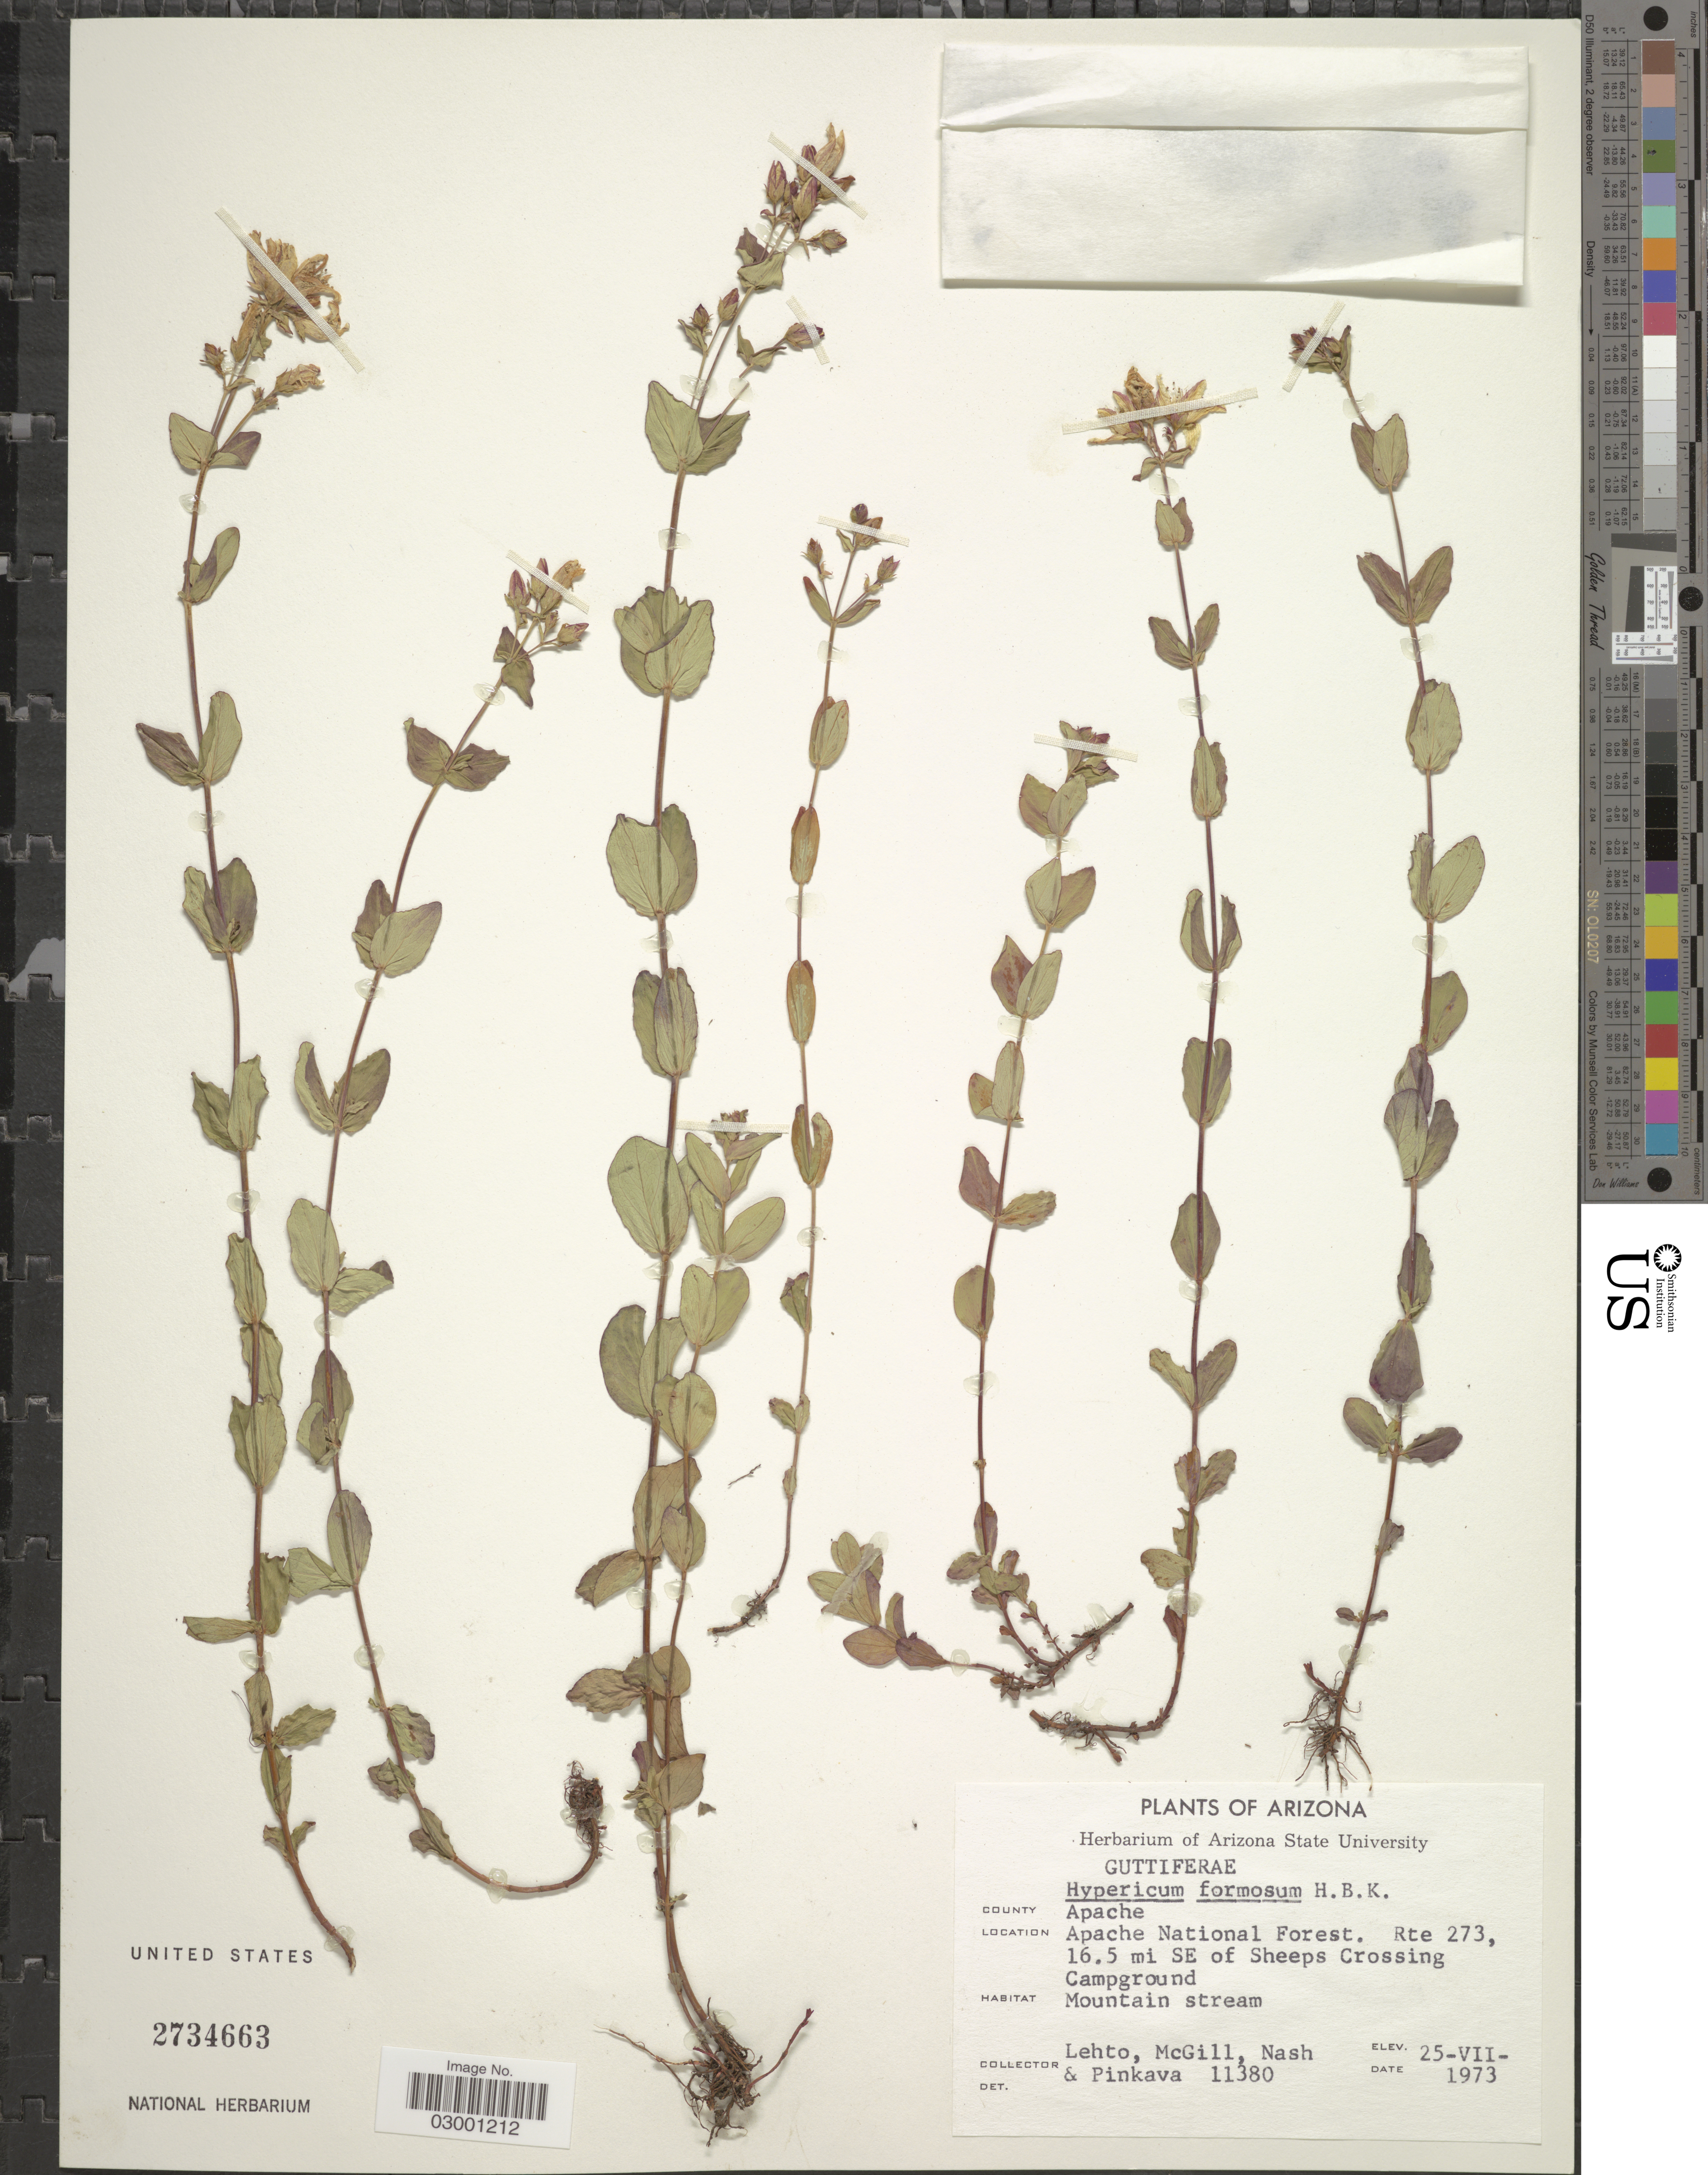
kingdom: Plantae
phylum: Tracheophyta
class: Magnoliopsida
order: Malpighiales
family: Hypericaceae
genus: Hypericum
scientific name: Hypericum formosum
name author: Kunth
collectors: -. Lehto, -. McGill, -- Nash & -. Pinkava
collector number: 11380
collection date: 1973-07-25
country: United States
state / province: Arizona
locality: County Apache, Apache National Forest, Rte. 273, 16.5 mi SE of Sheeps Crossing Campground.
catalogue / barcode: US 2734663